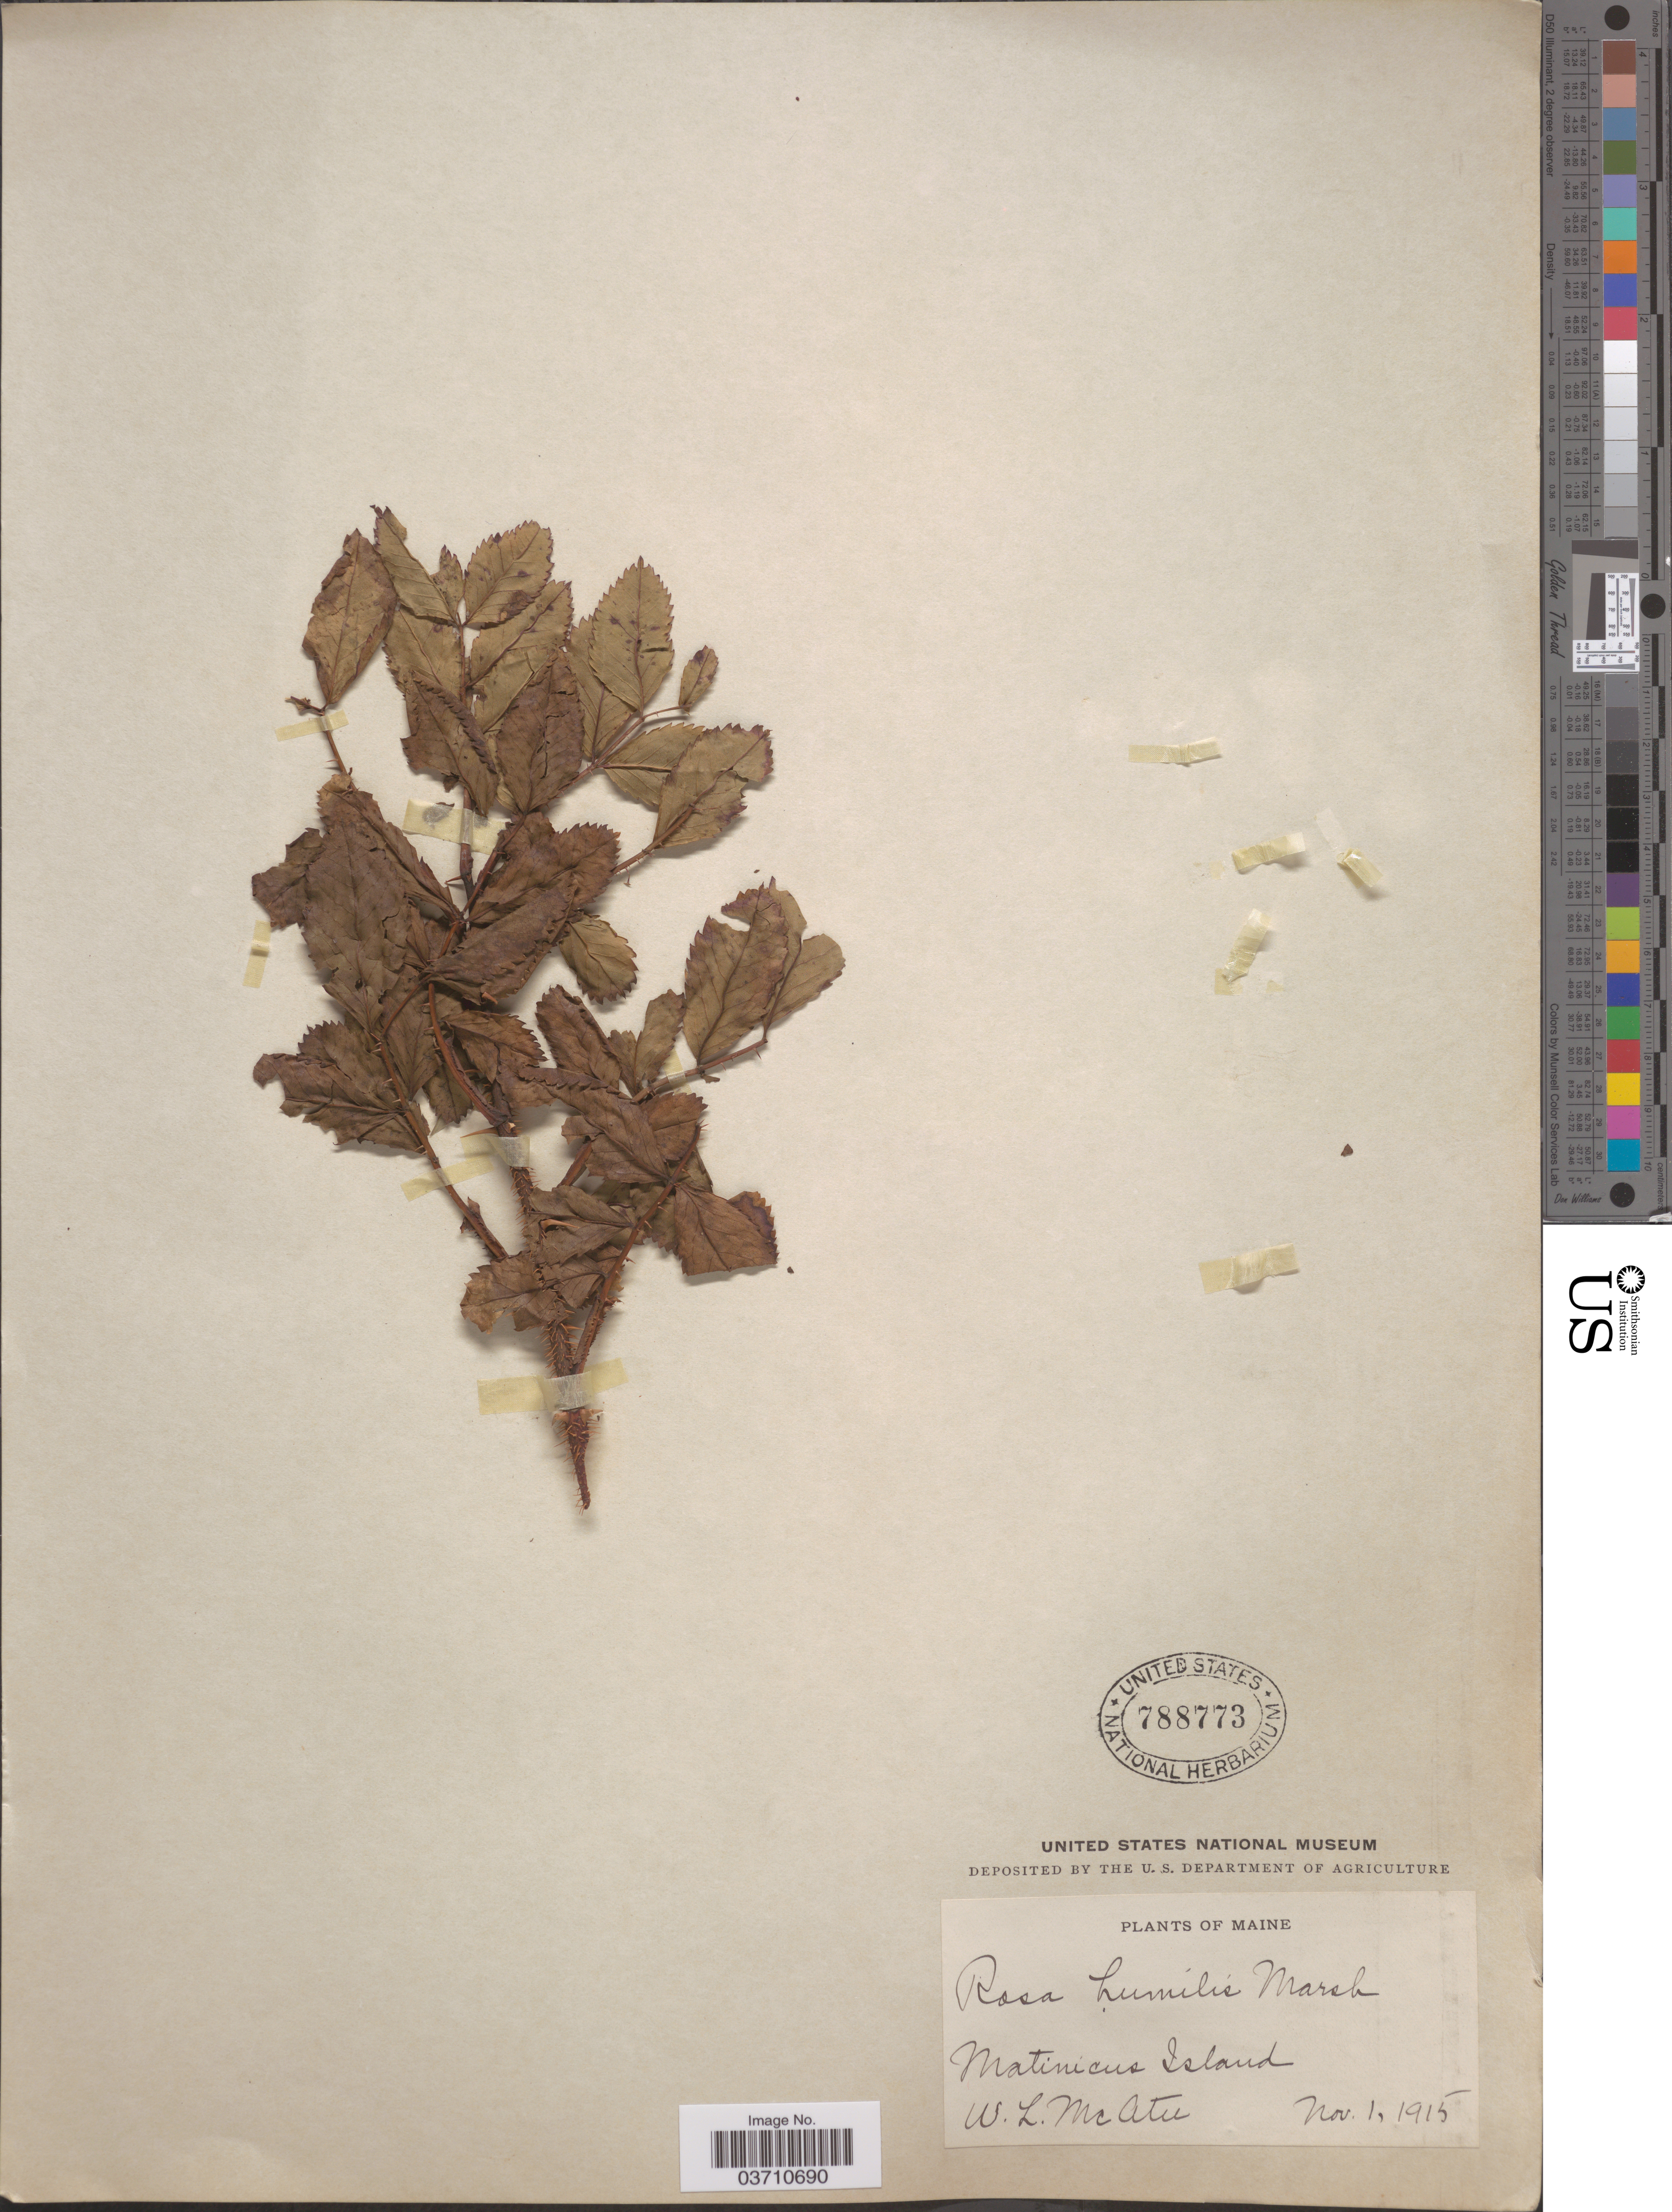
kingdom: Plantae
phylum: Tracheophyta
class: Magnoliopsida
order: Rosales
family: Rosaceae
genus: Rosa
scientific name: Rosa carolina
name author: L.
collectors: W. McAtee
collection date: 1915-11-01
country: United States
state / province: Maine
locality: Matinicus Island.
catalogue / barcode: US 788773